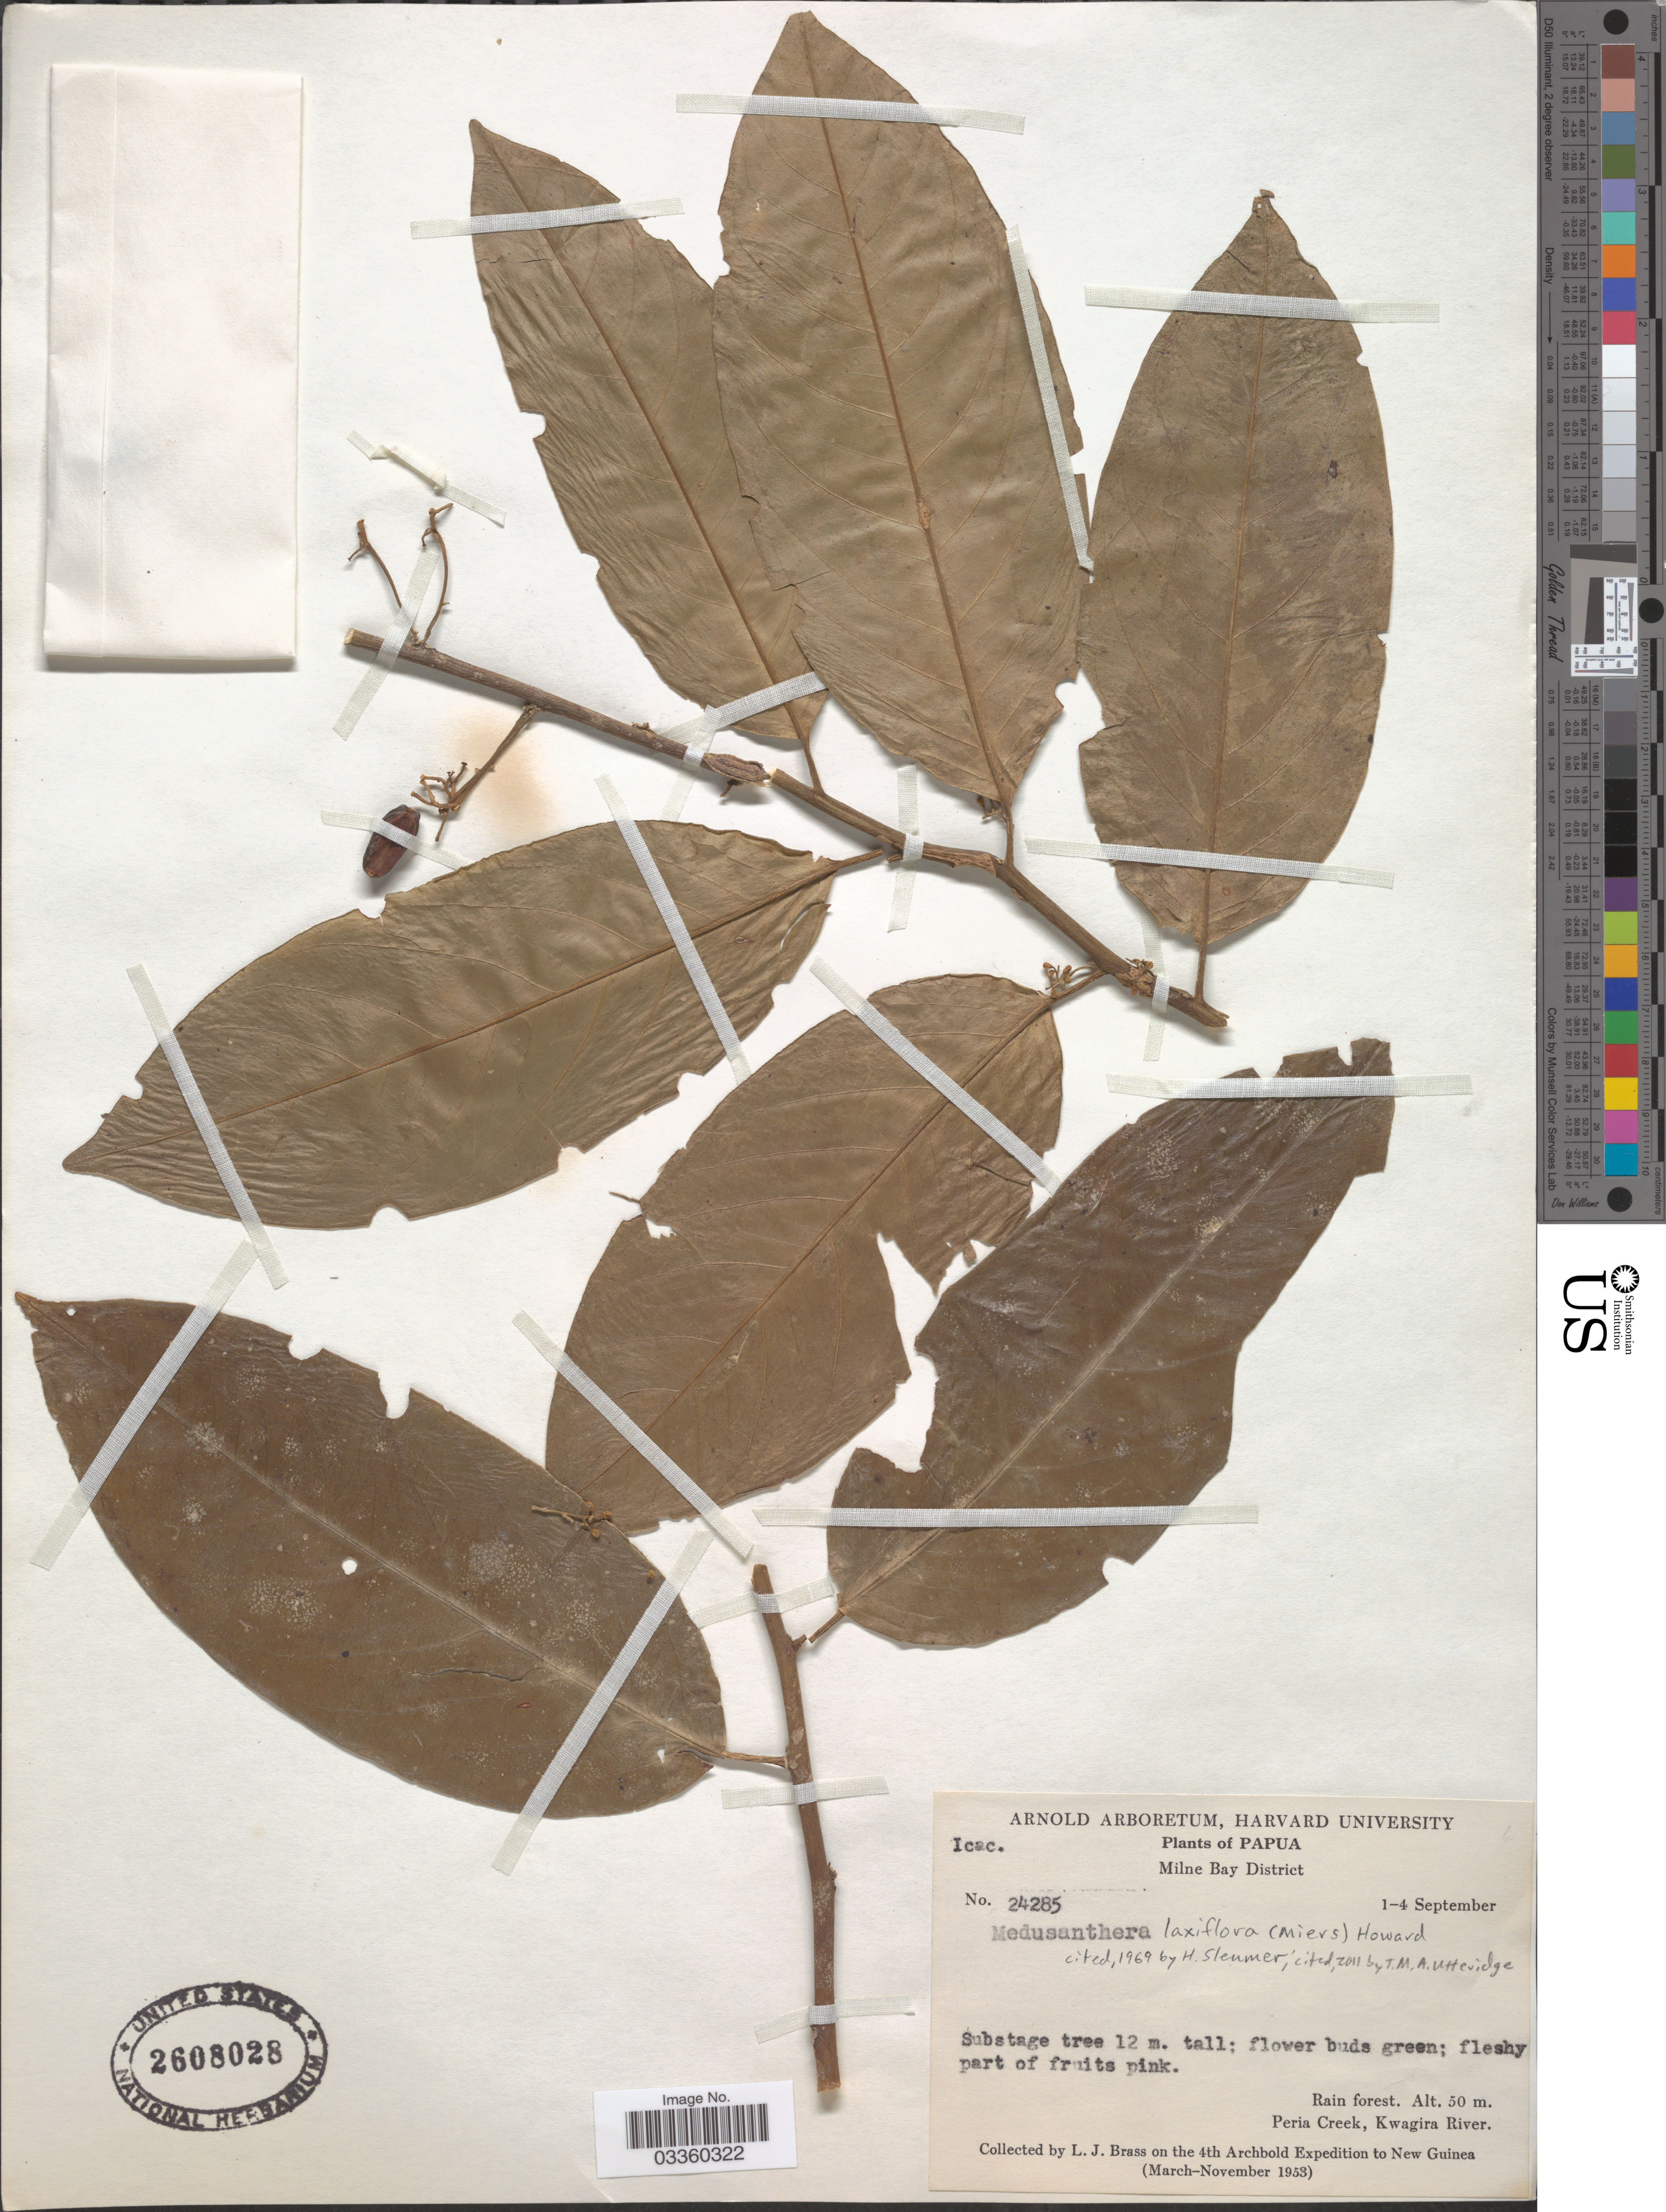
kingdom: Plantae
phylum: Tracheophyta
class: Magnoliopsida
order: Cardiopteridales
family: Stemonuraceae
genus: Medusanthera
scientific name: Medusanthera laxiflora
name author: (Miers) R.A. Howard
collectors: L. J. Brass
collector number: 24285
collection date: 1953-09-01/1953-09-04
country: Papua New Guinea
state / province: Milne Bay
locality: Papua. Milne Bay District. Peria Creek, Kwagira River.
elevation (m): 50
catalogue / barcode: US 2608028